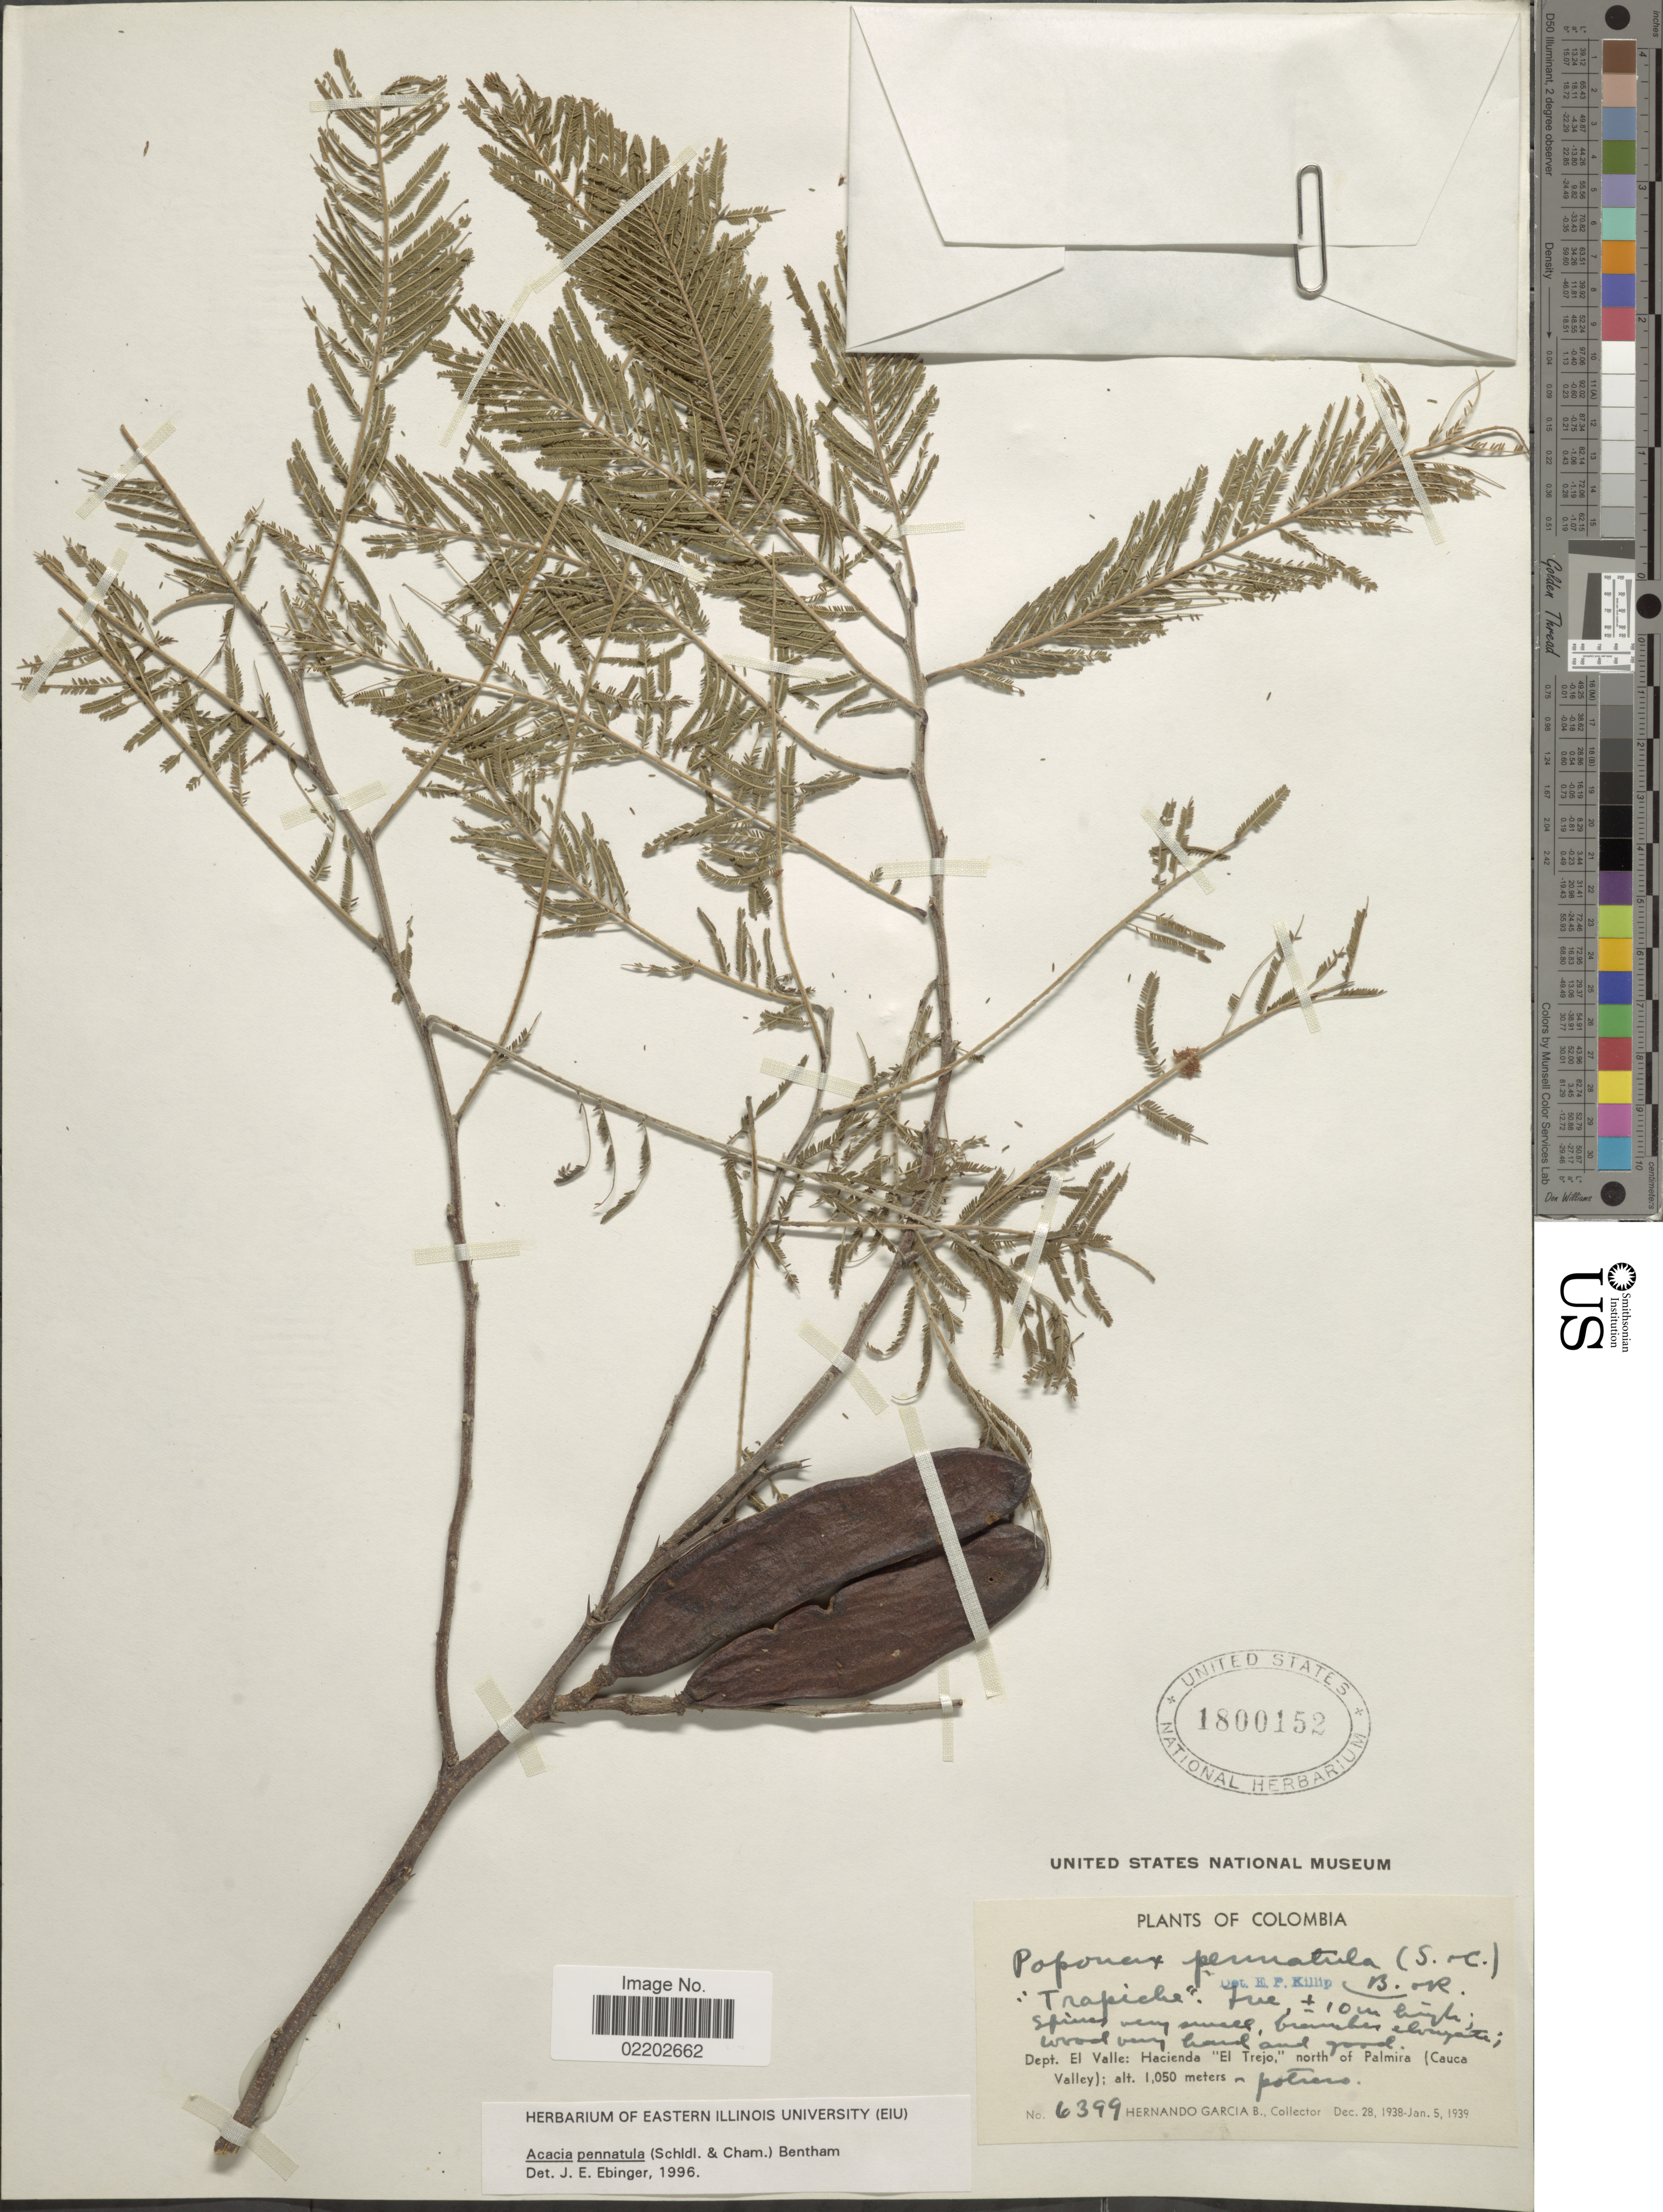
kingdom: Plantae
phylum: Tracheophyta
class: Magnoliopsida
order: Fabales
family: Fabaceae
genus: Vachellia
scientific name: Vachellia pennatula var. pennatula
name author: (Schltdl. & Cham.) Seigler & Ebinger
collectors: H. García Barriga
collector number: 6399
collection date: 1938-12-28/1939-01-05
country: Colombia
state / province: Valle del Cauca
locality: Dept. El Valle: Hacienda "El Trejo", north of Palmira (Cauca Valley).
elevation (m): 1050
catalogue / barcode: US 1800152